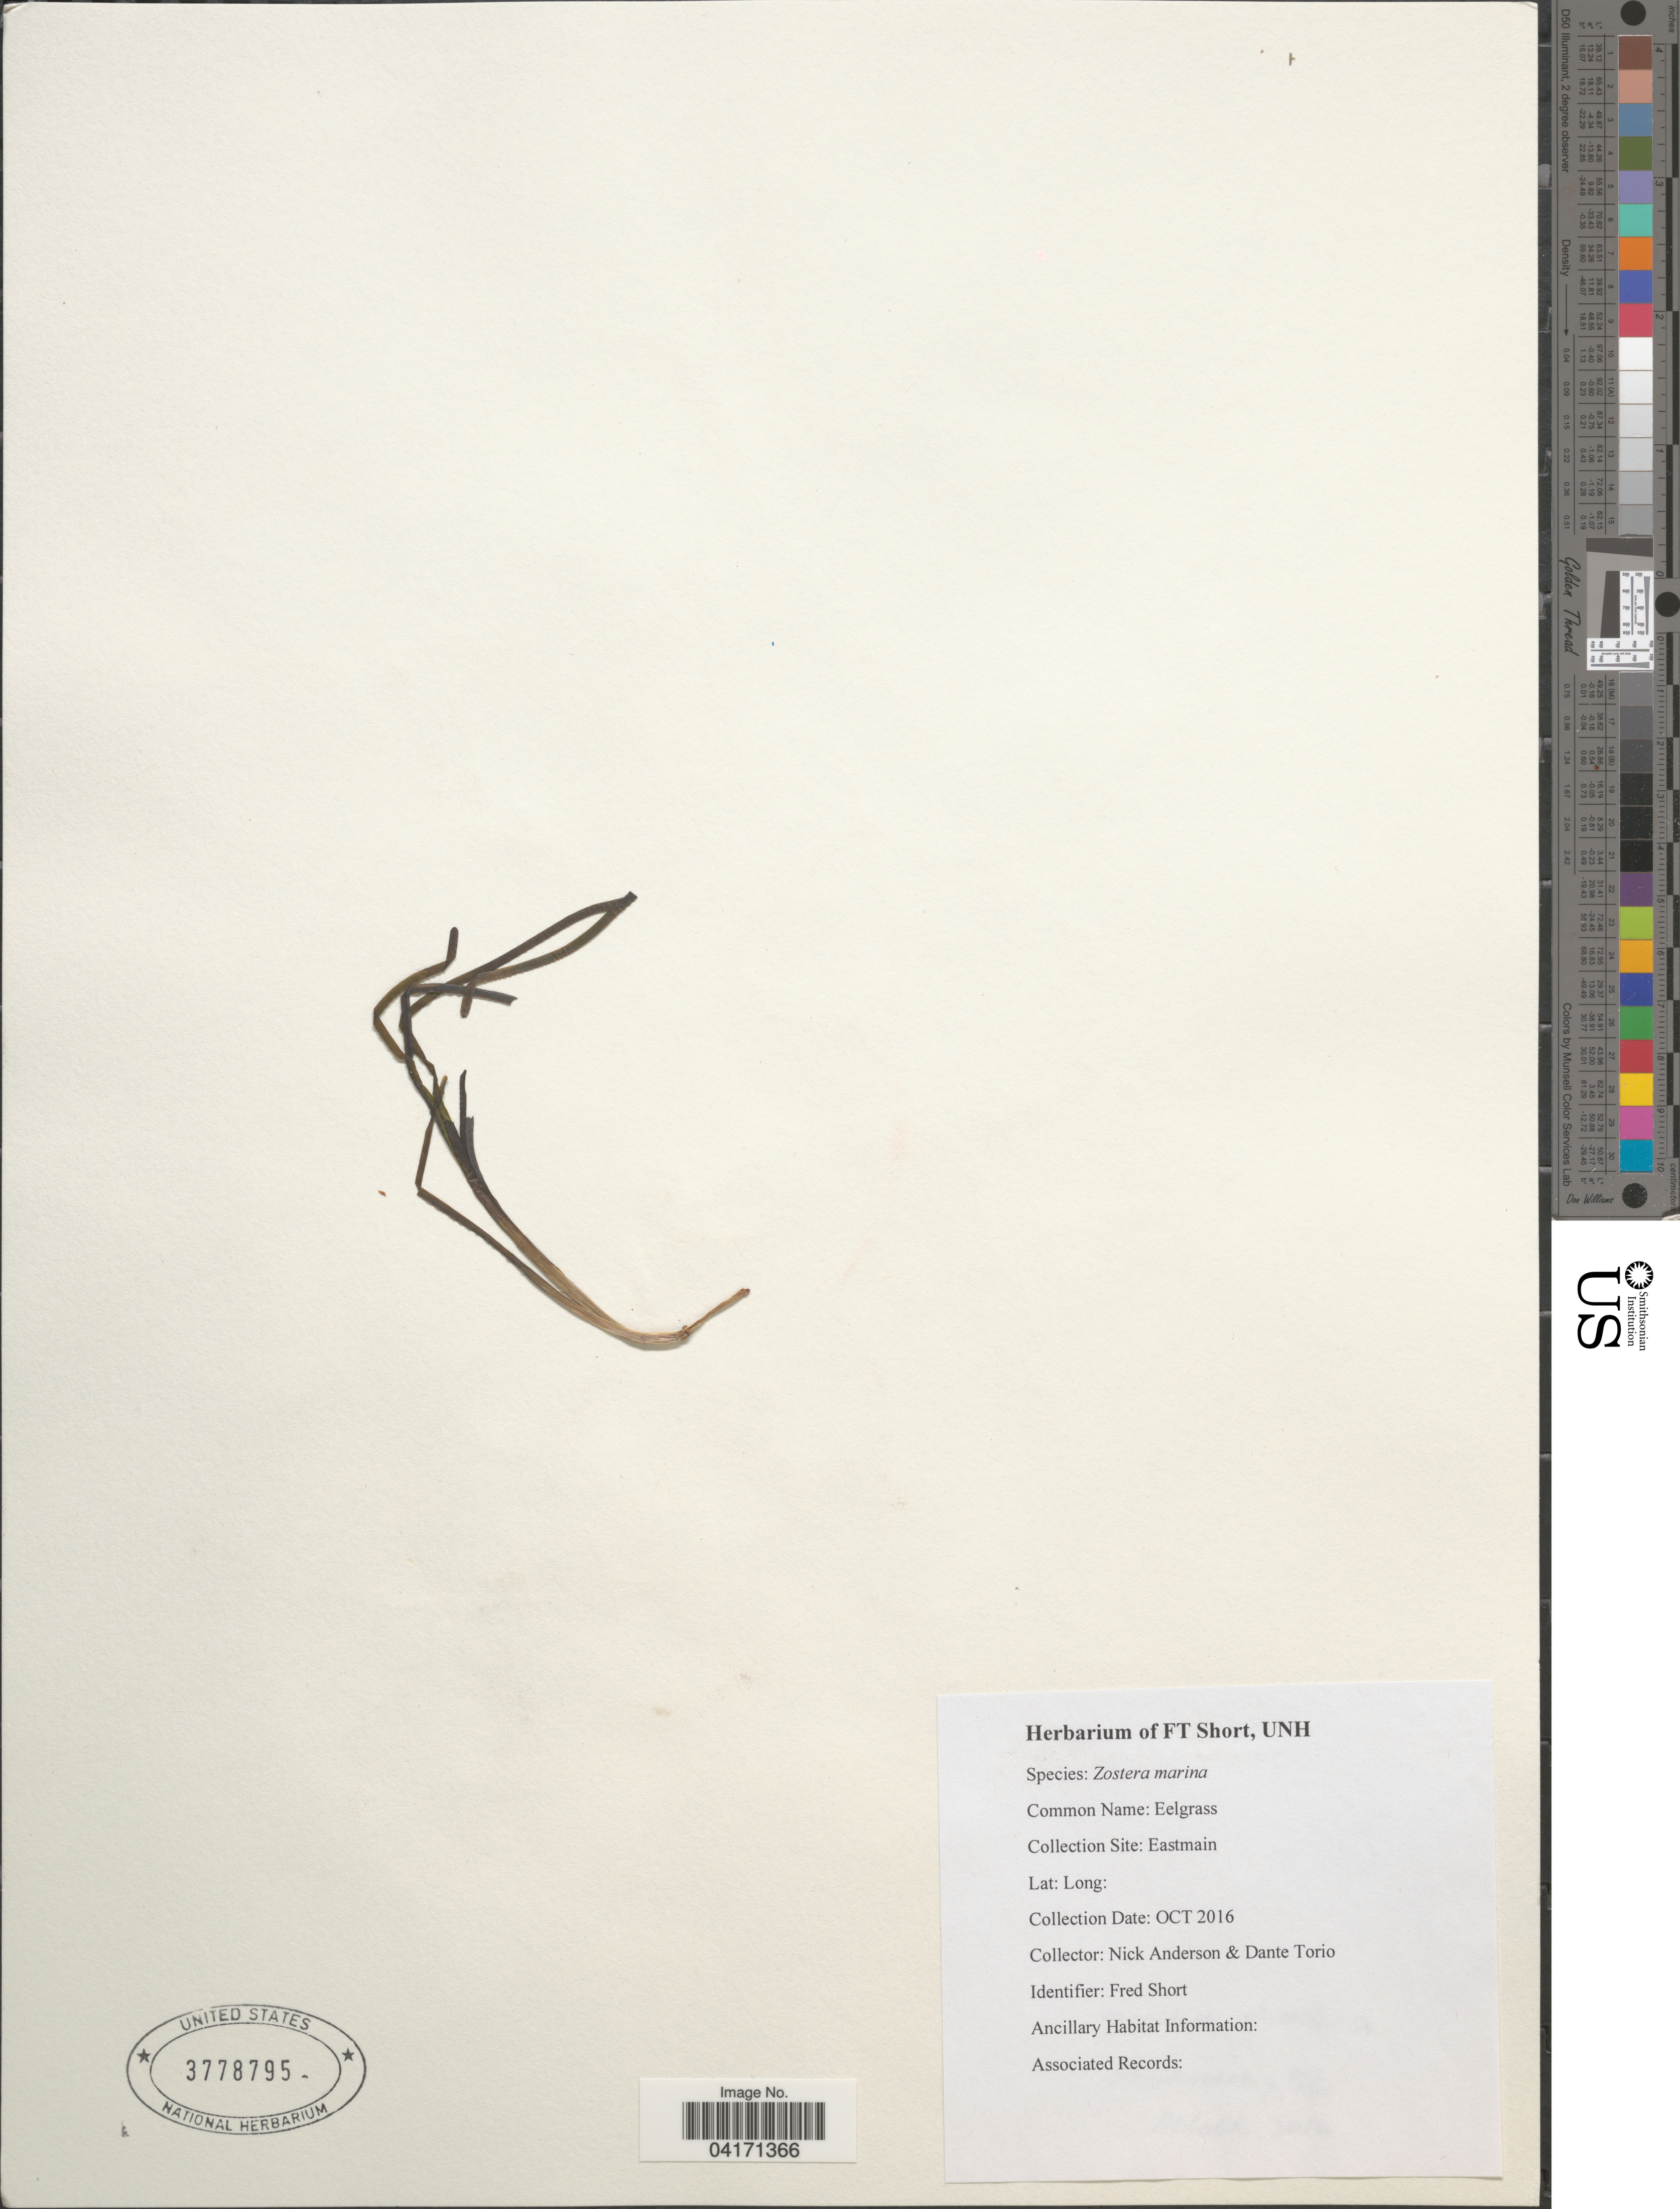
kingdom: Plantae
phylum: Tracheophyta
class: Liliopsida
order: Alismatales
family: Zosteraceae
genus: Zostera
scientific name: Zostera marina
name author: L.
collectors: N. Anderson & D. Torio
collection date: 2016-10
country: Canada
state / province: Quebec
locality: Eastmain.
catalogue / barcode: US 3778795